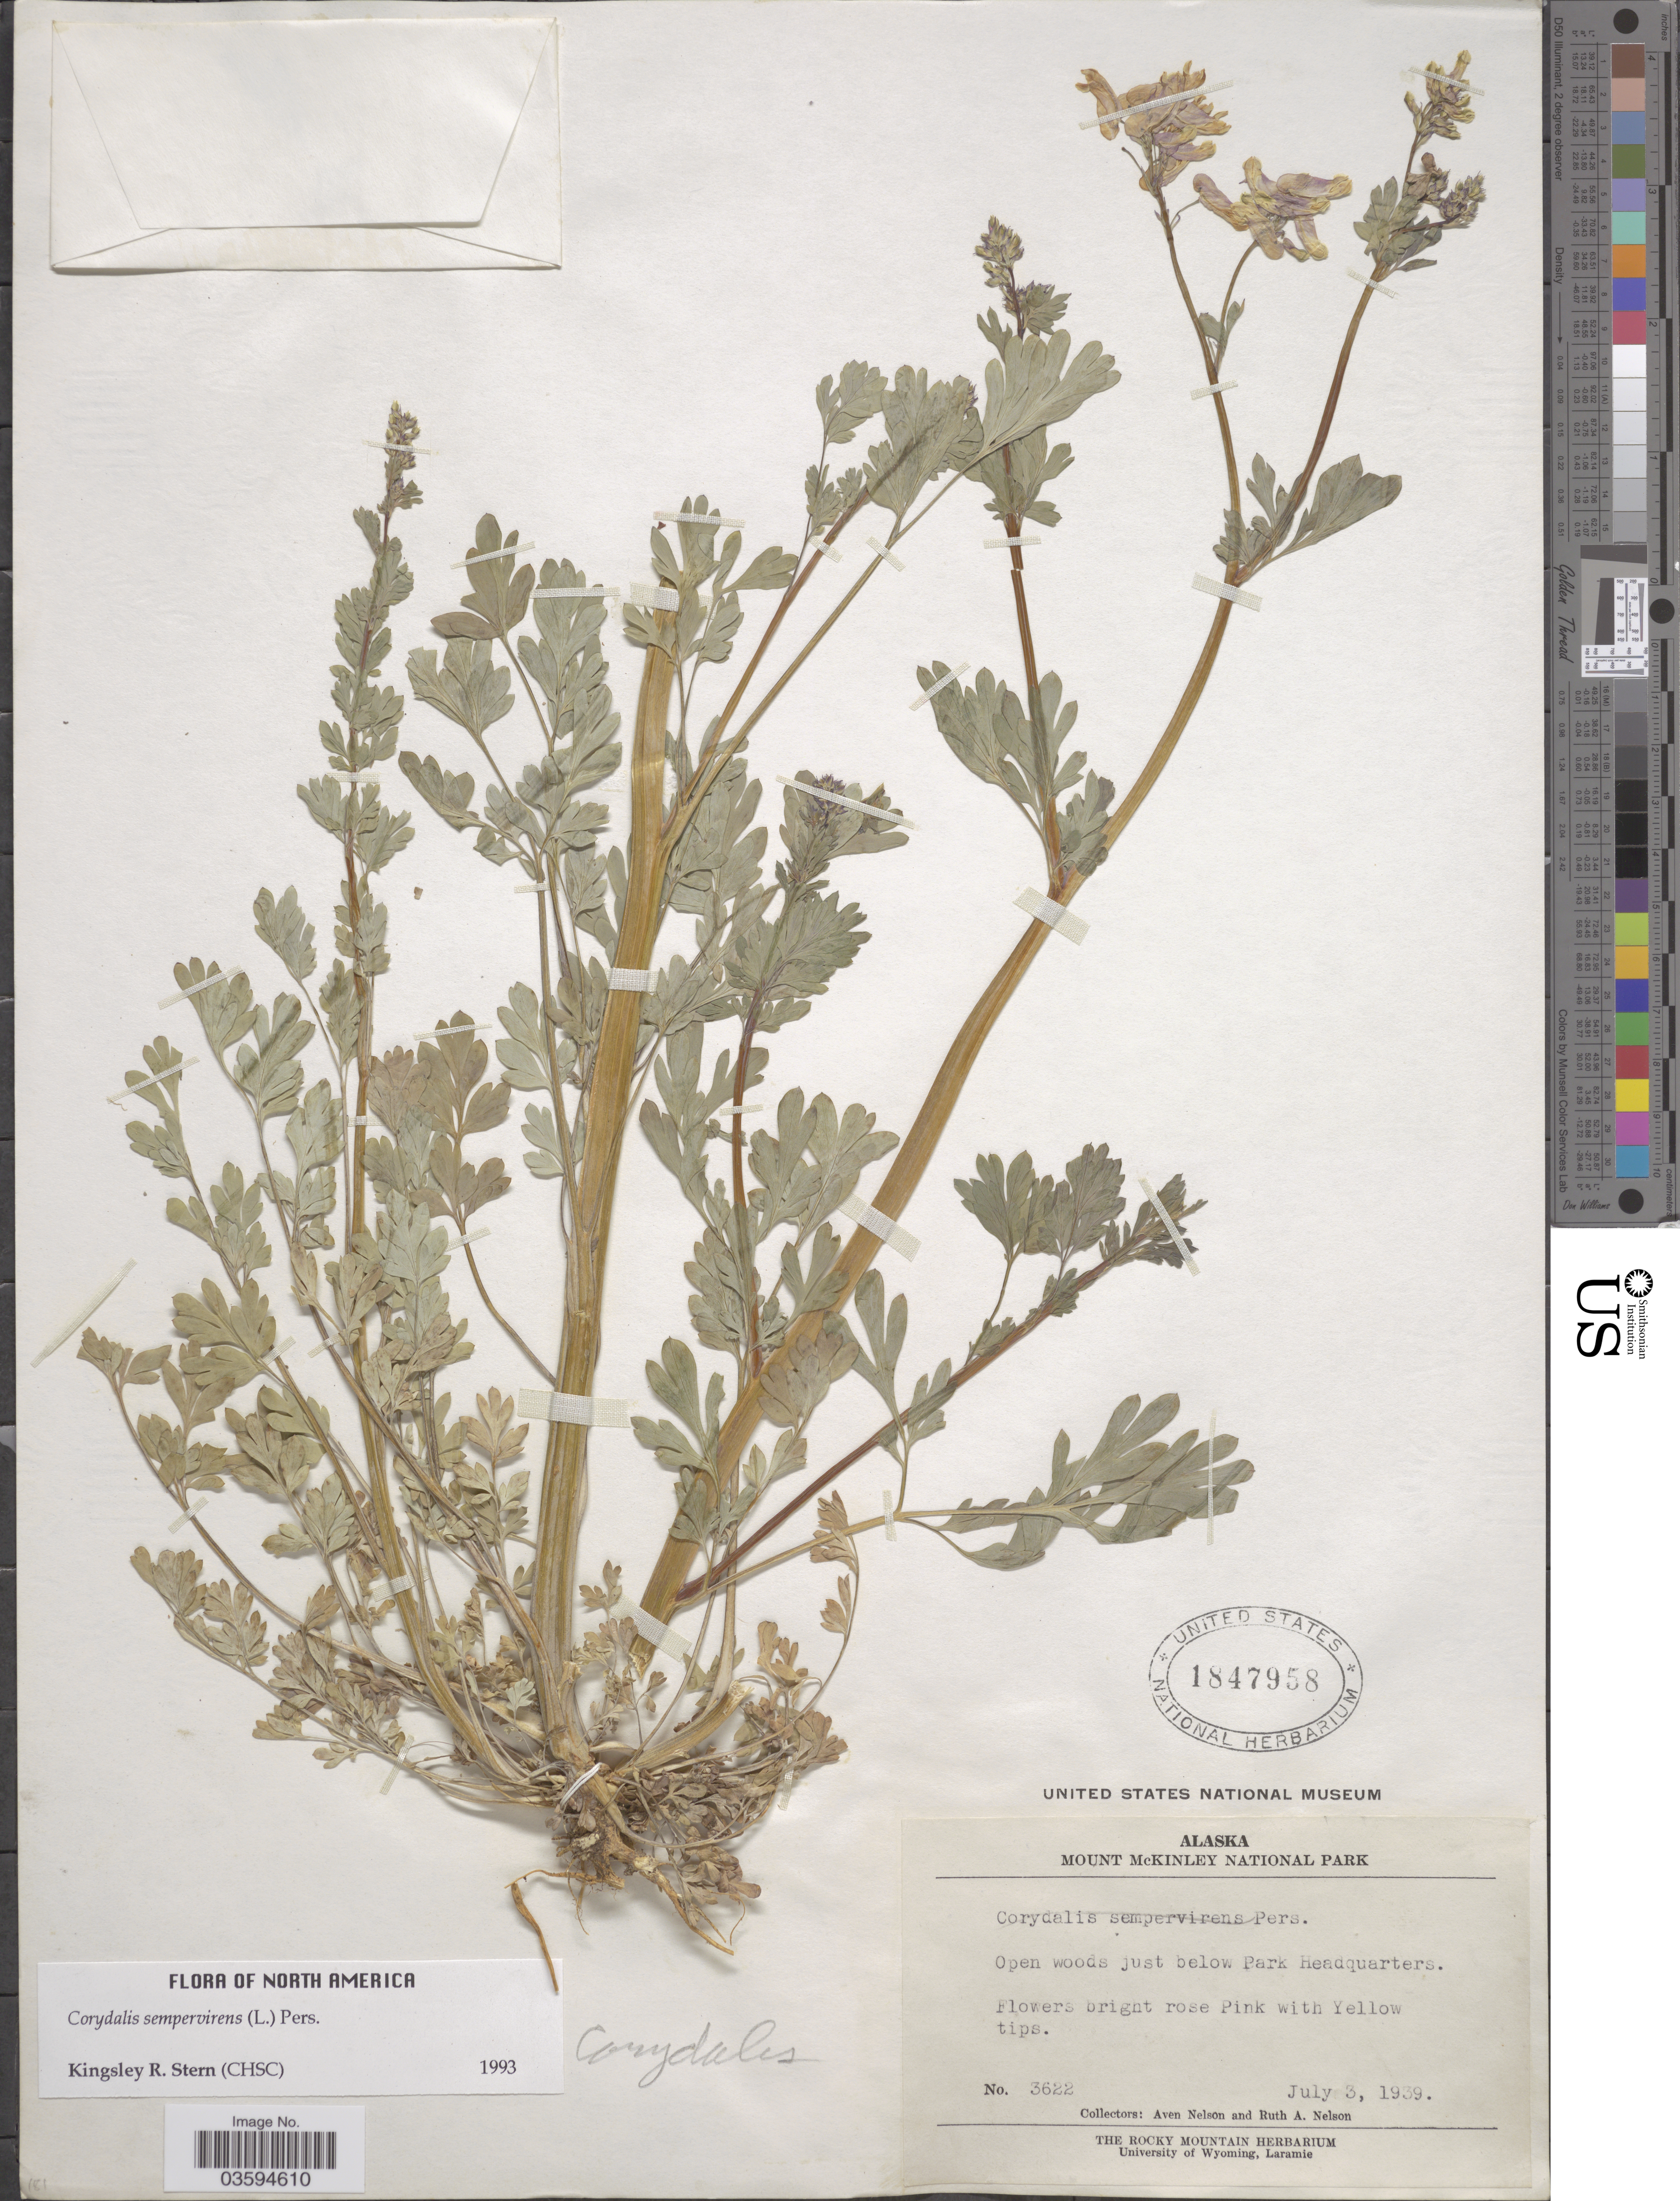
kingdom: Plantae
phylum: Tracheophyta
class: Magnoliopsida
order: Ranunculales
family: Papaveraceae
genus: Capnoides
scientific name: Capnoides sempervirens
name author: (L.) Borkh.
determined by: Strong, M. T., (US), Smithsonian Institution - National Museum of Natural History (UNITED STATES)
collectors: A. Nelson & R. A. Nelson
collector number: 3622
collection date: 1939-07-03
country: United States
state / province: Alaska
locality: Mount McKinley National Park. Open woods just below Park Headquarters.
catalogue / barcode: US 1847958